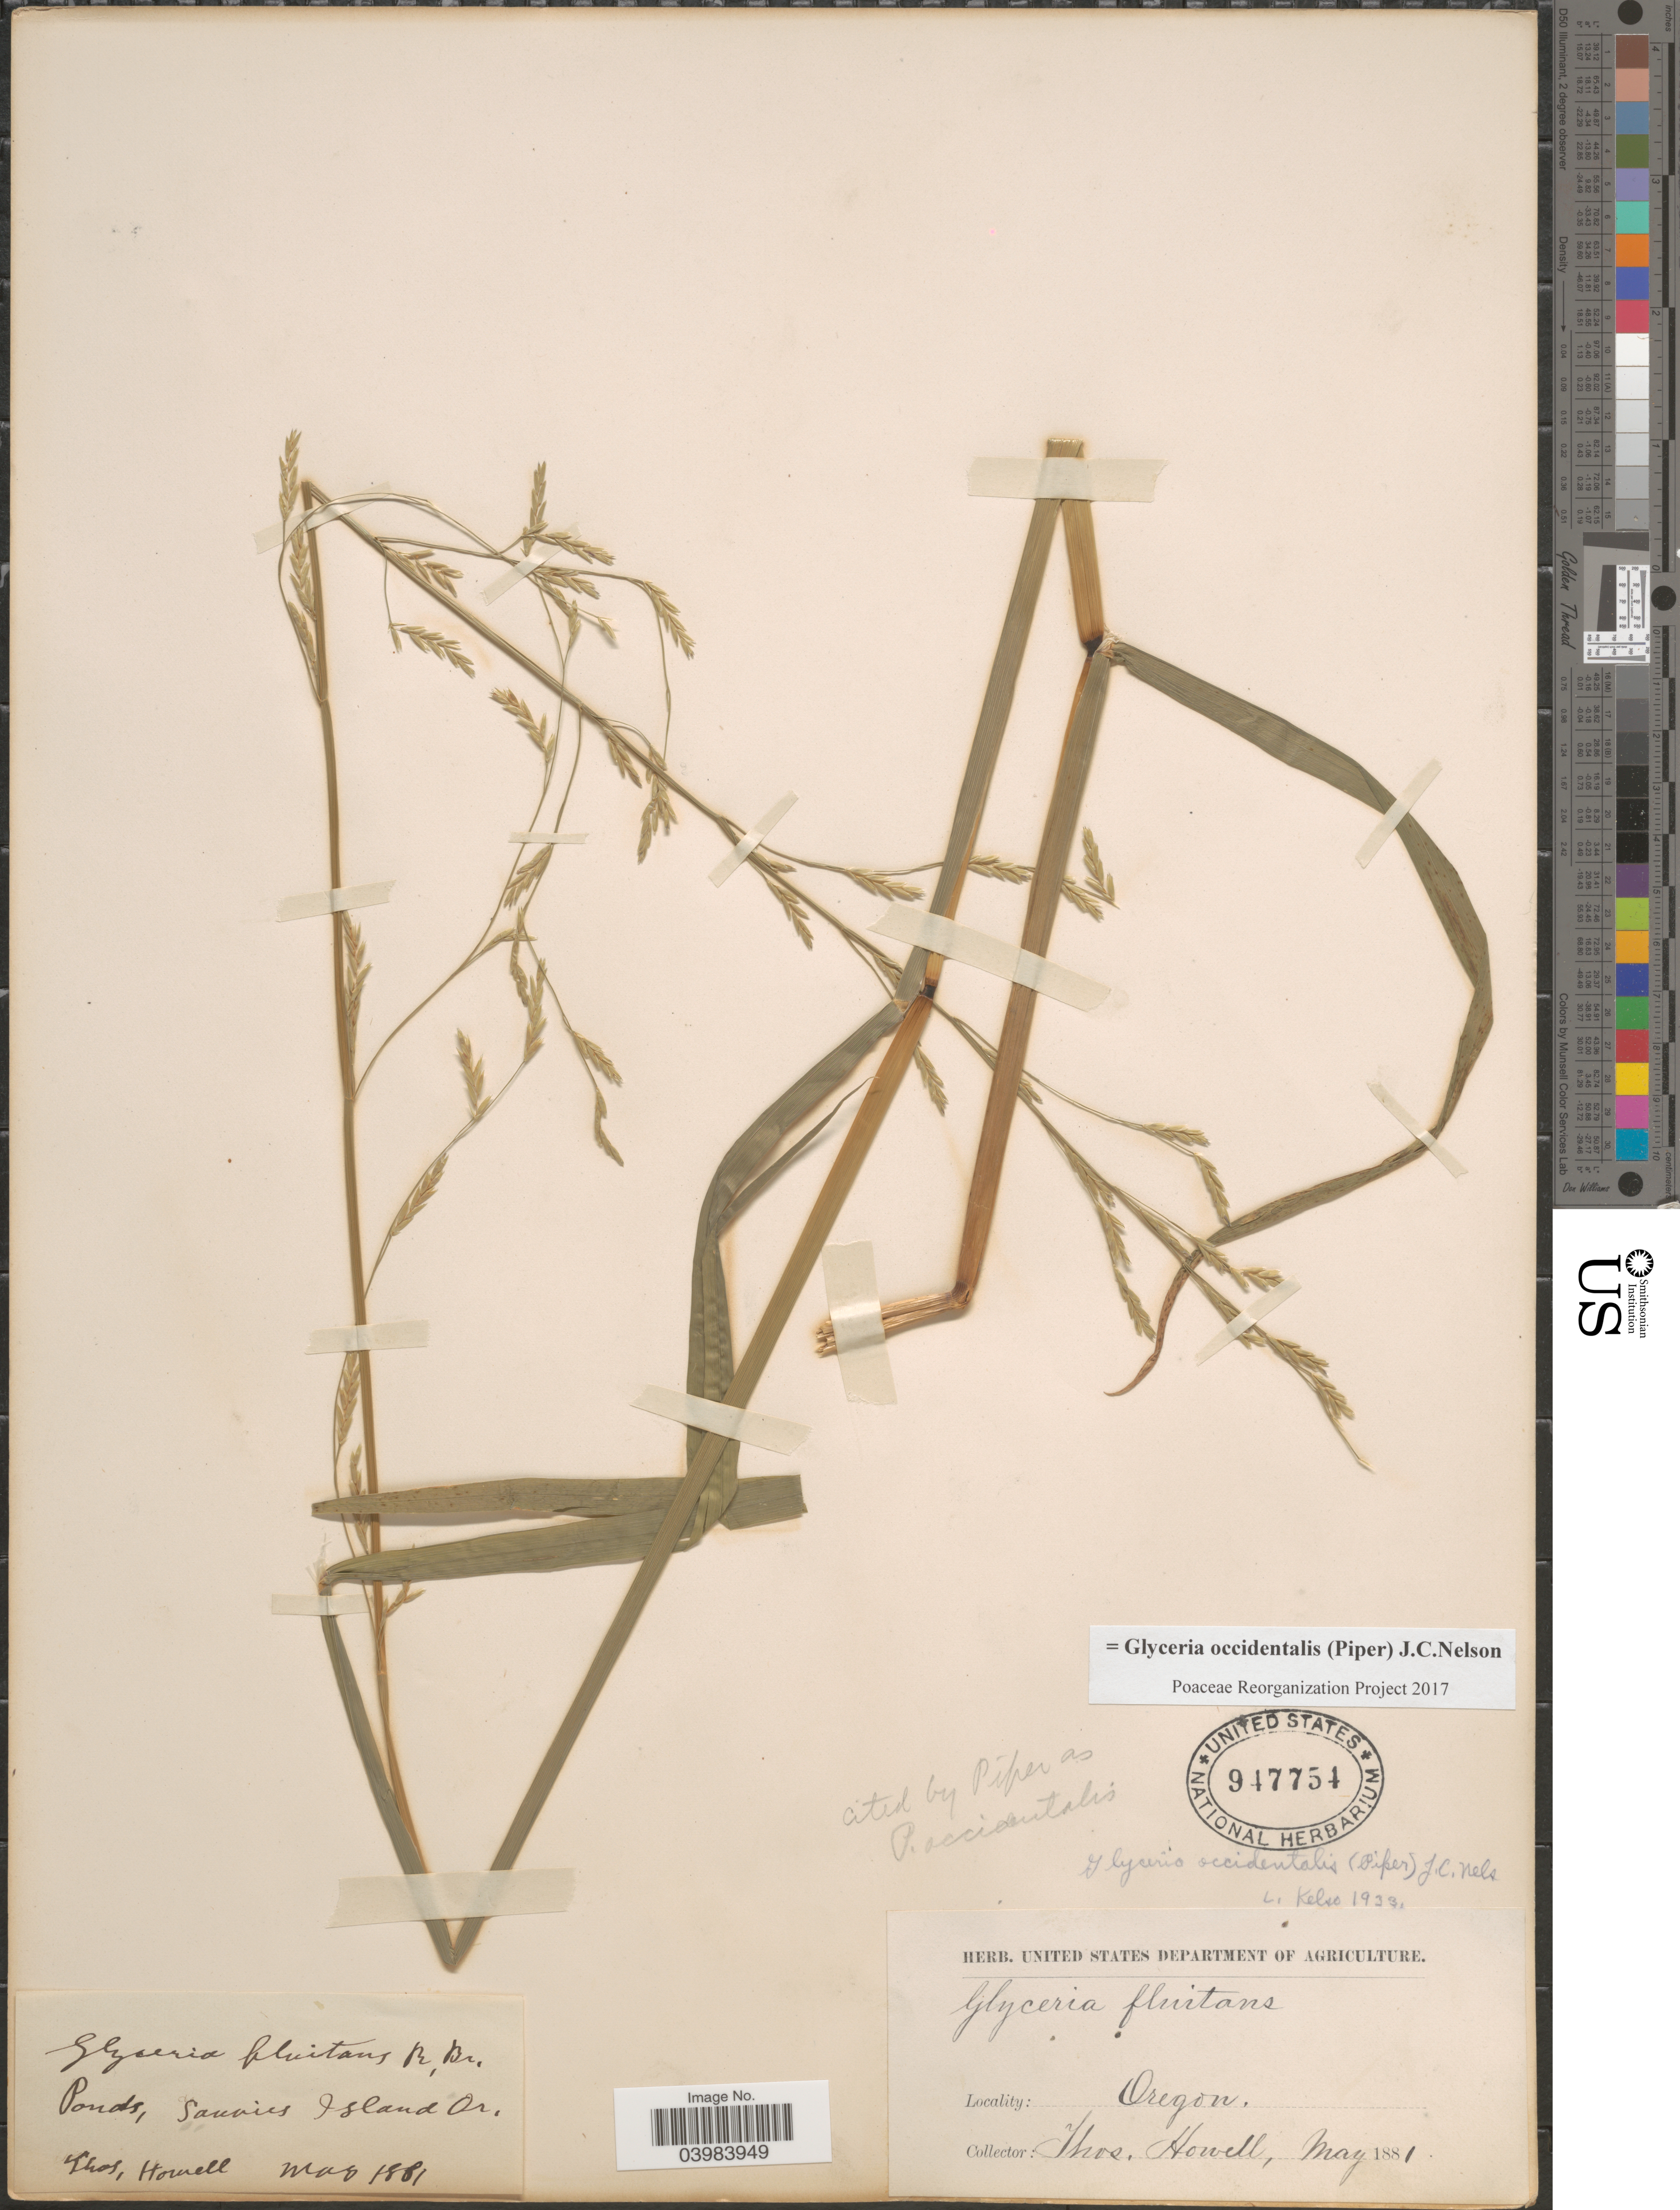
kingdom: Plantae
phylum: Tracheophyta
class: Liliopsida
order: Poales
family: Poaceae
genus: Glyceria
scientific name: Glyceria occidentalis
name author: (Piper) J.C. Nelson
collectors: T. Howell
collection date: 1881-05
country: United States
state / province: Oregon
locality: Ponds, Sauvies Island.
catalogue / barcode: US 947754